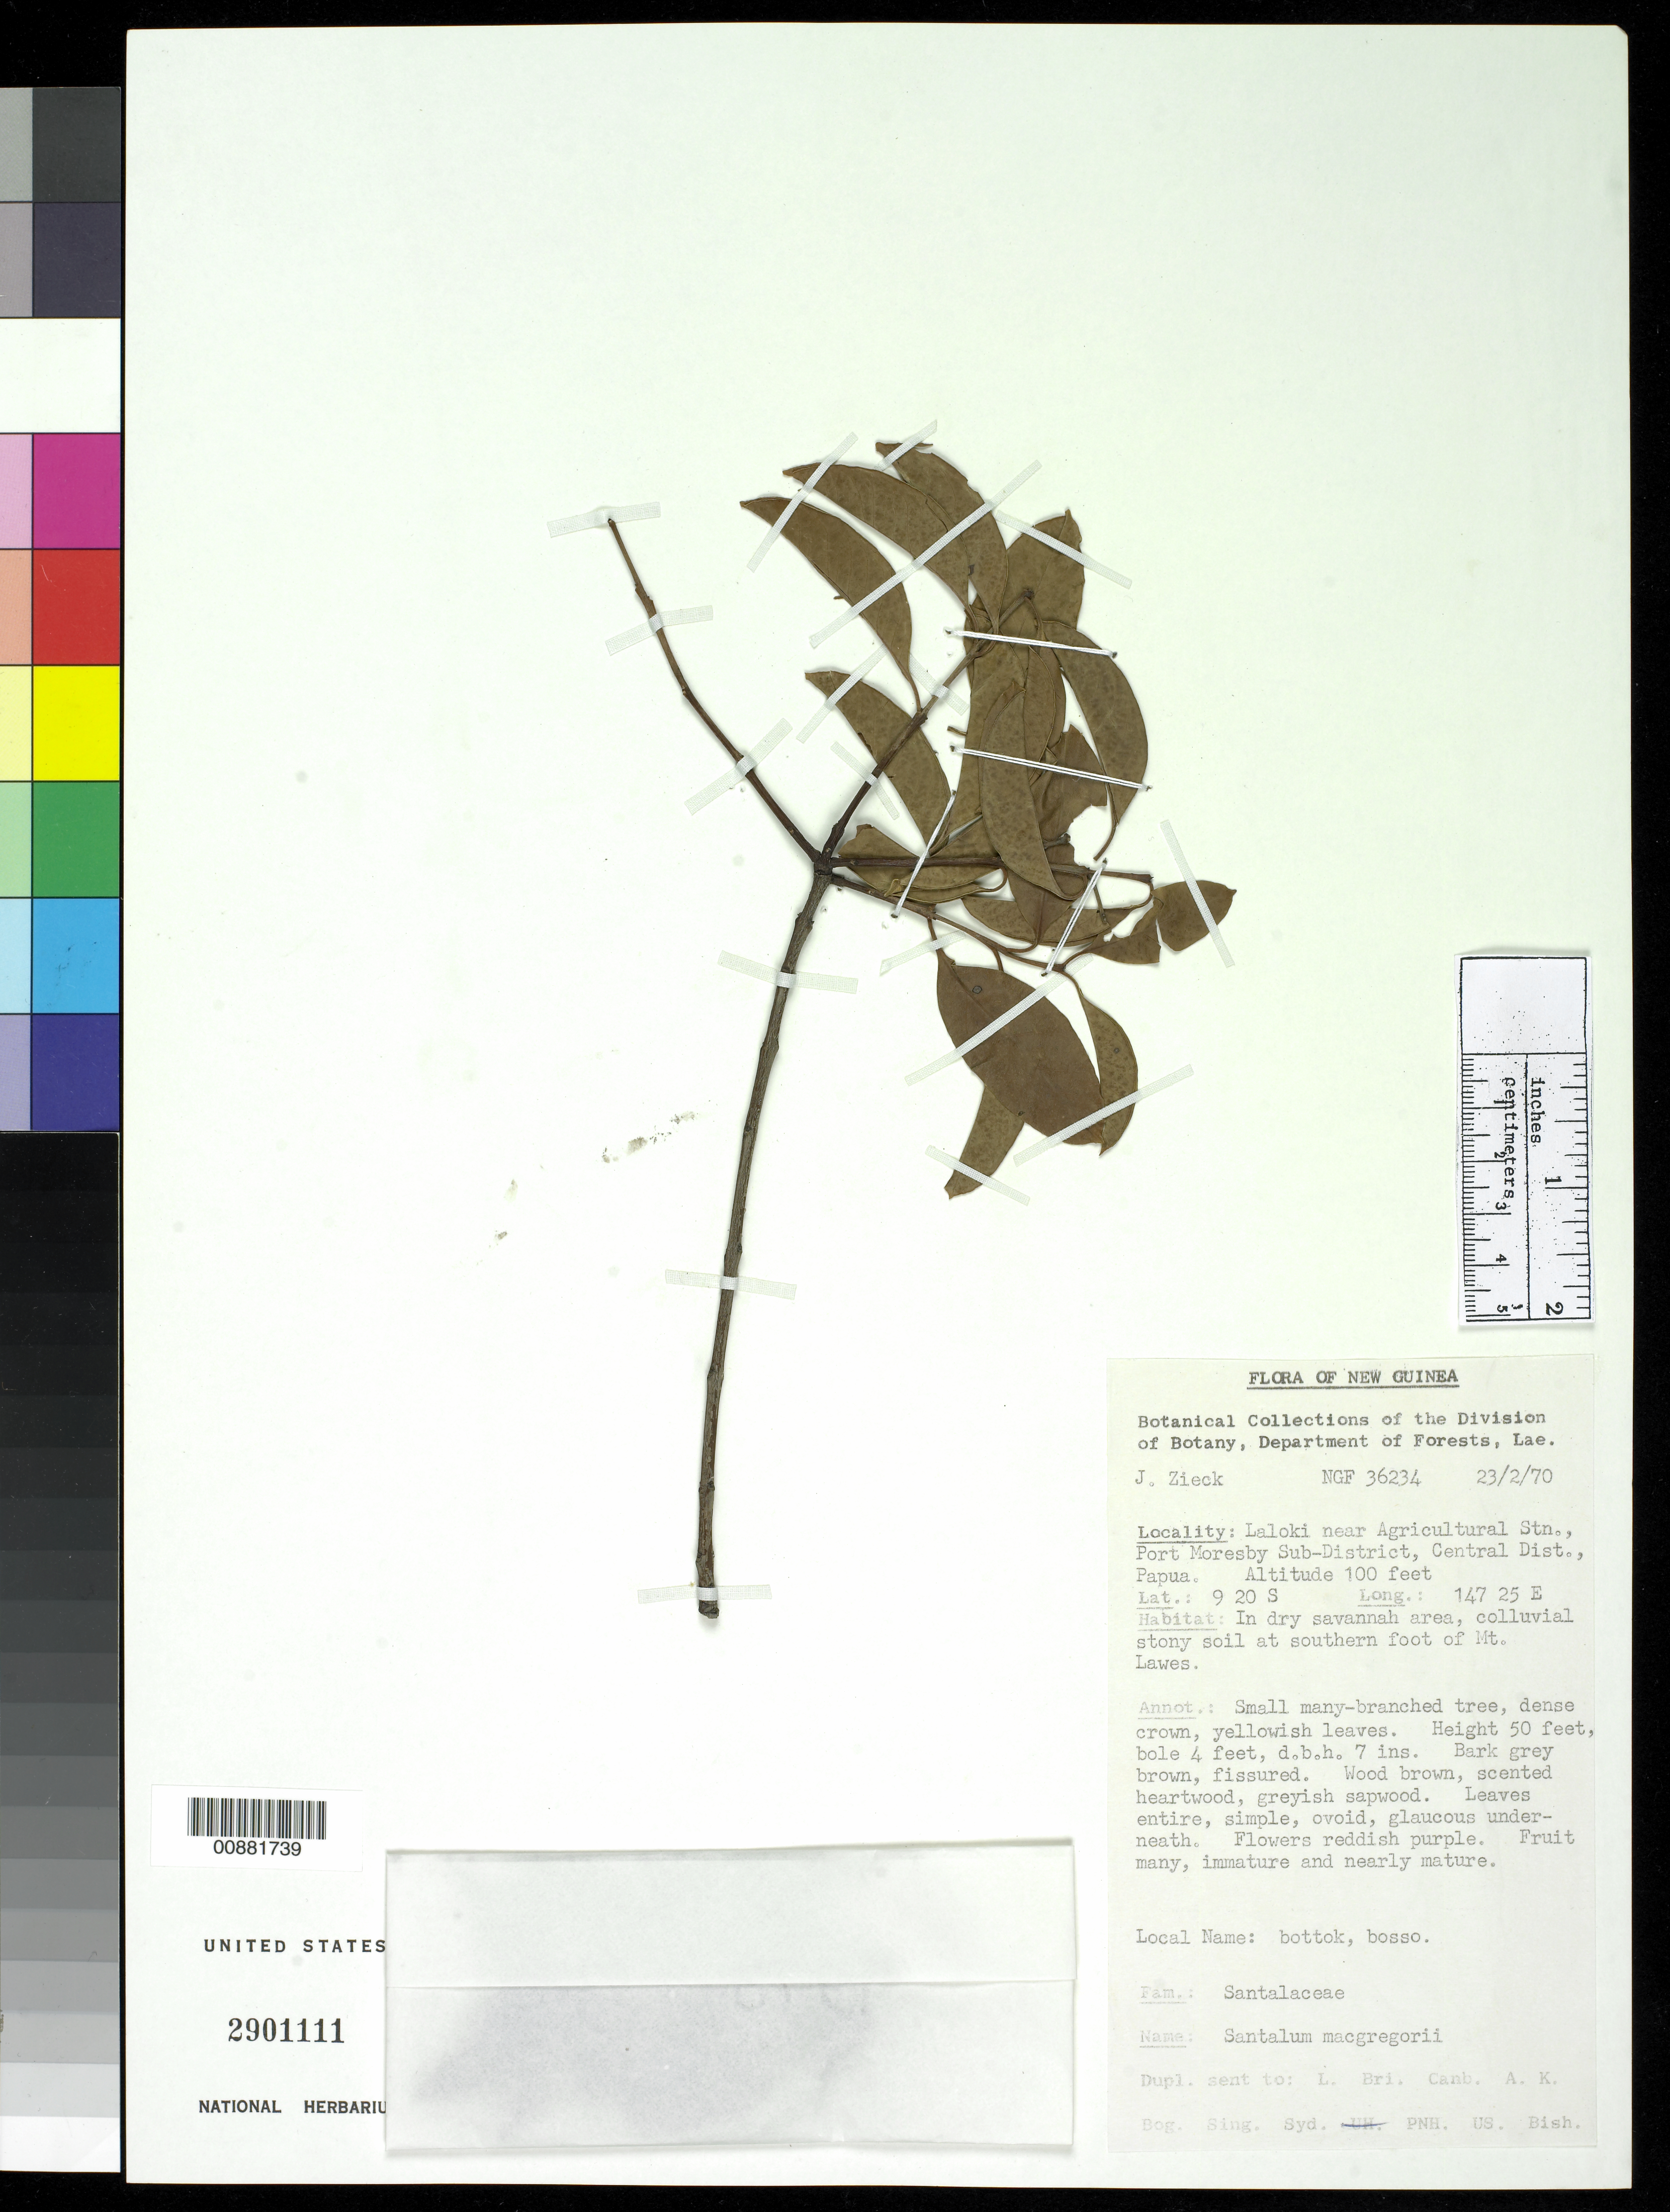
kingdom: Plantae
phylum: Tracheophyta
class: Magnoliopsida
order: Santalales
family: Santalaceae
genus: Santalum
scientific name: Santalum macgregorii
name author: F. Muell.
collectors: J. Zieck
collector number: NGF 36234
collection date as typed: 23 Feb 1970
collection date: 1970-02-23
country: Papua New Guinea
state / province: Central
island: New Guinea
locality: Laloki near Agricultural Stn. Port Moresby Sub-District, papua.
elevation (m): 100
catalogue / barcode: US 2901111